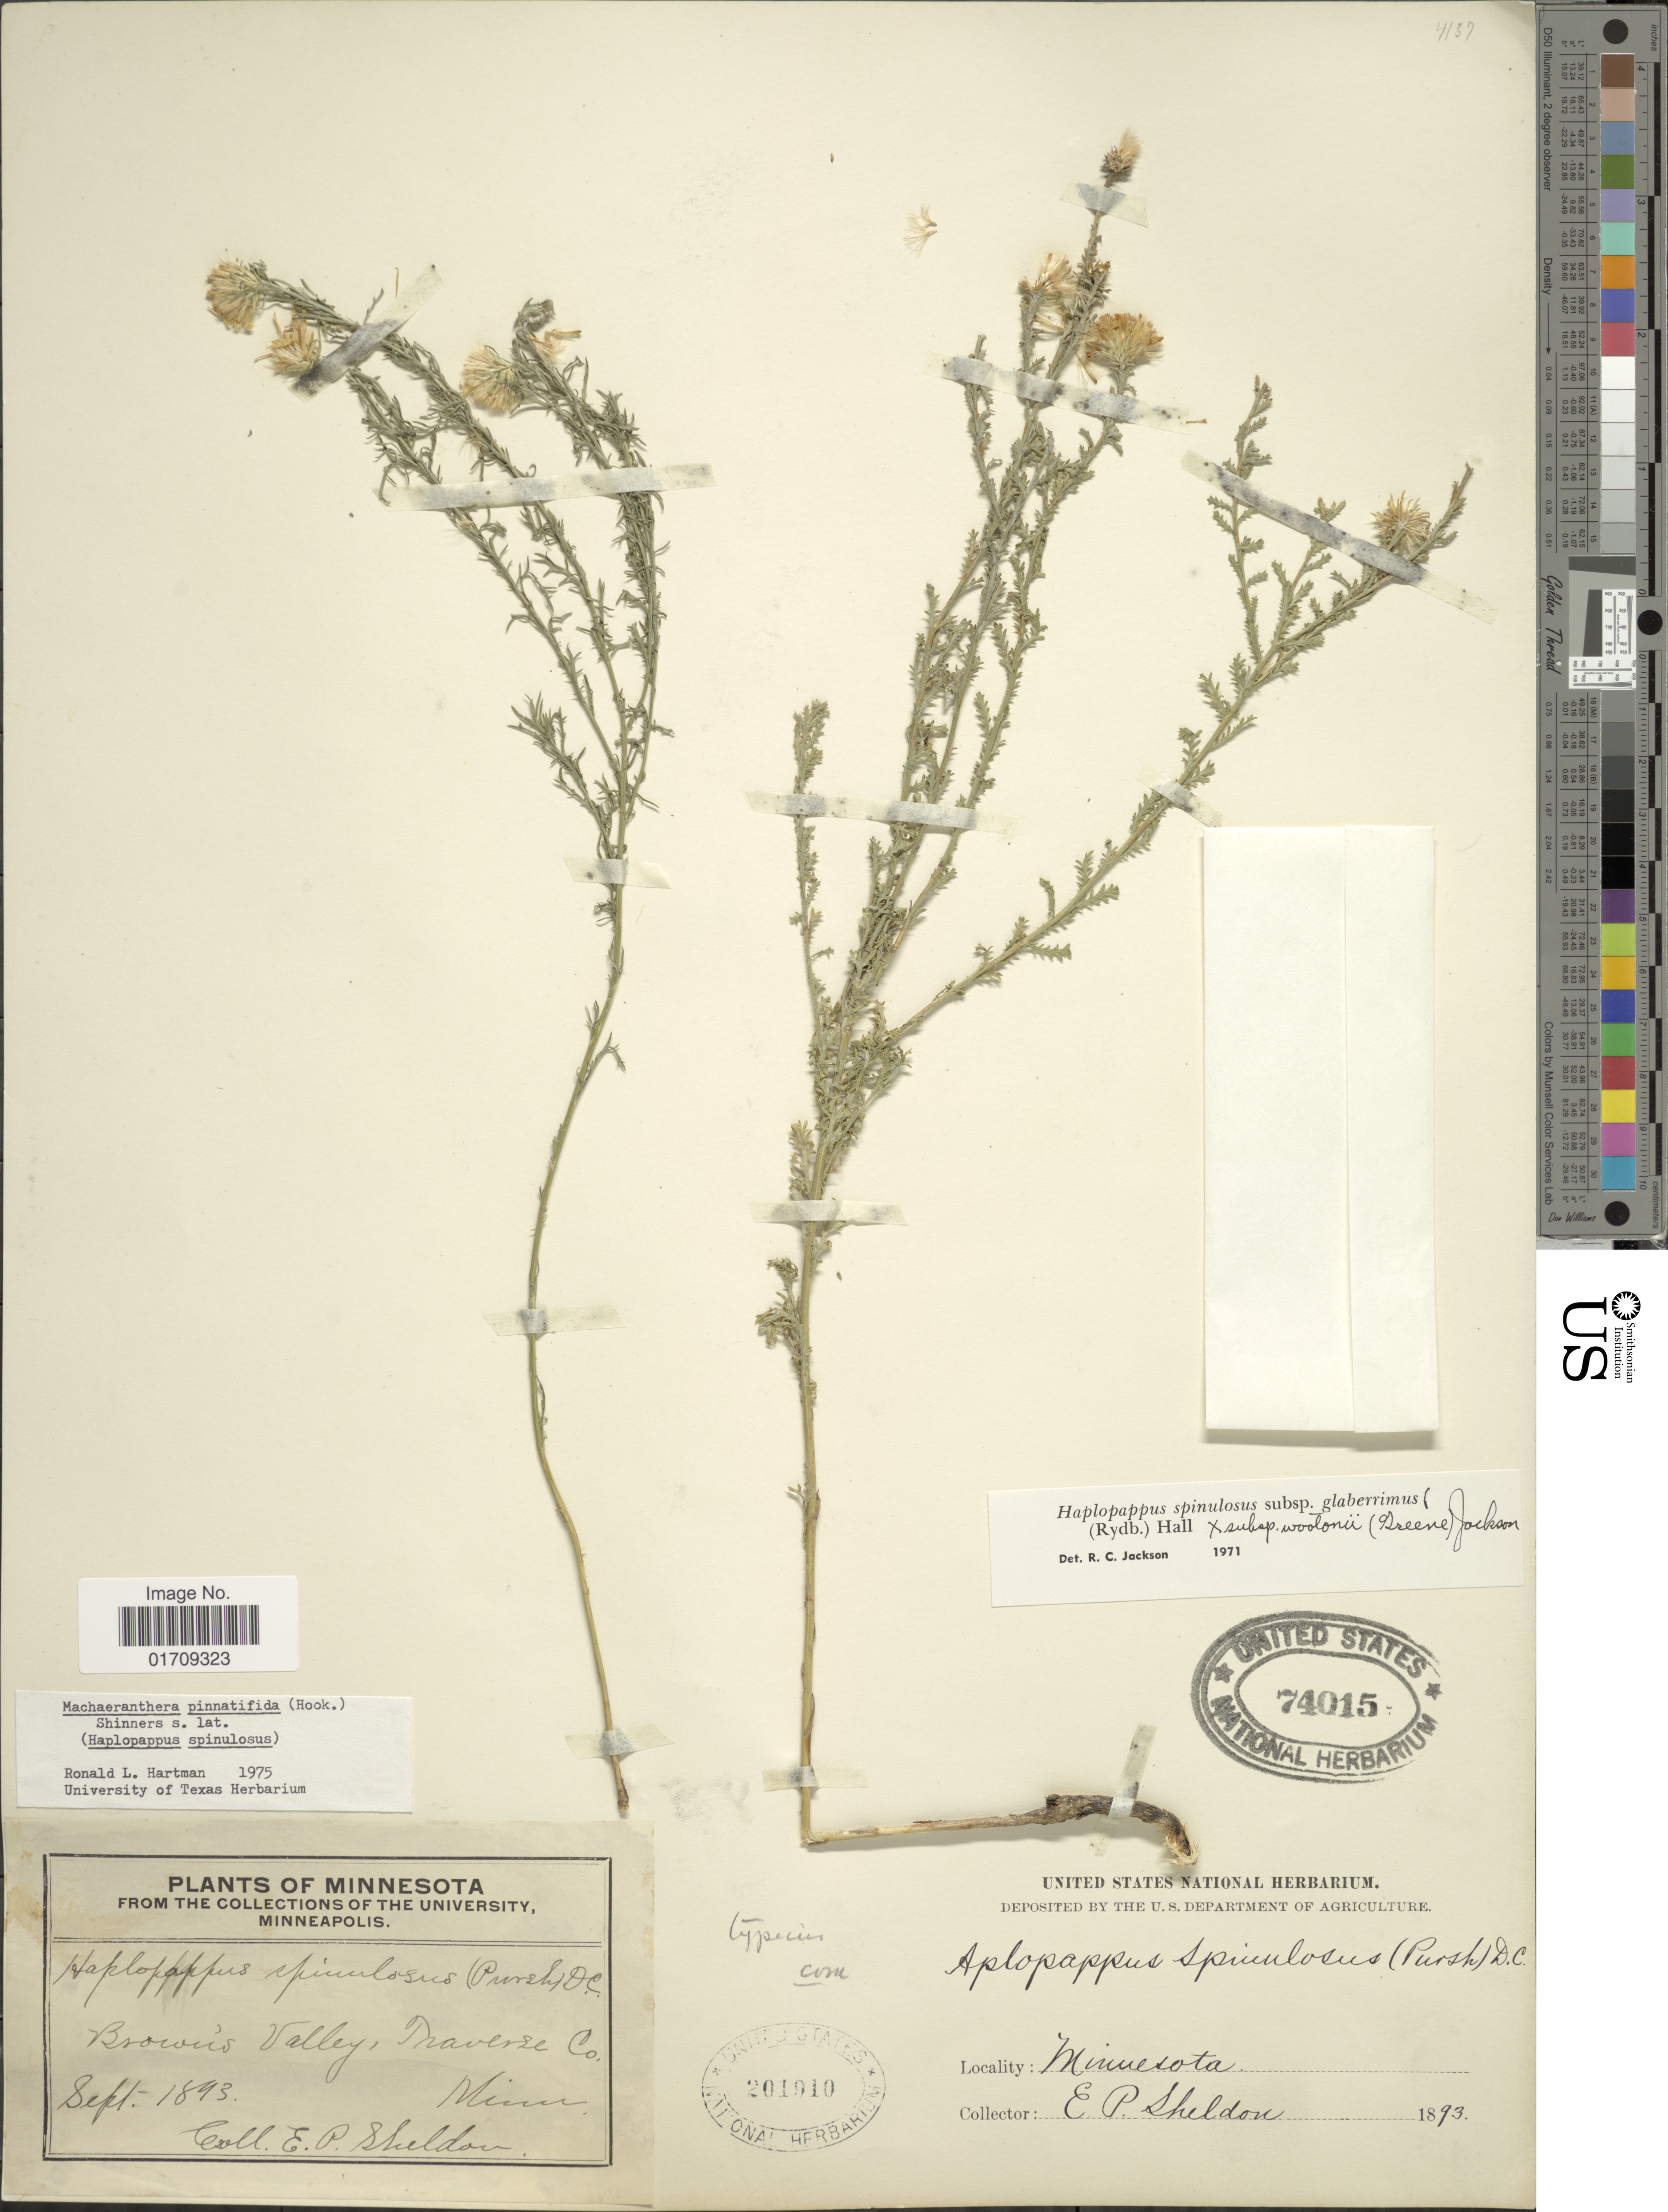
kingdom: Plantae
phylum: Tracheophyta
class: Magnoliopsida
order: Asterales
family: Asteraceae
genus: Machaeranthera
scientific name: Machaeranthera pinnatifida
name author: (Hook.) Shinners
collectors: E. P. Sheldon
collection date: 1893-09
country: United States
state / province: Minnesota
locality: Brown's Valley, Traverse Co., Minn.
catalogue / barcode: US 201910